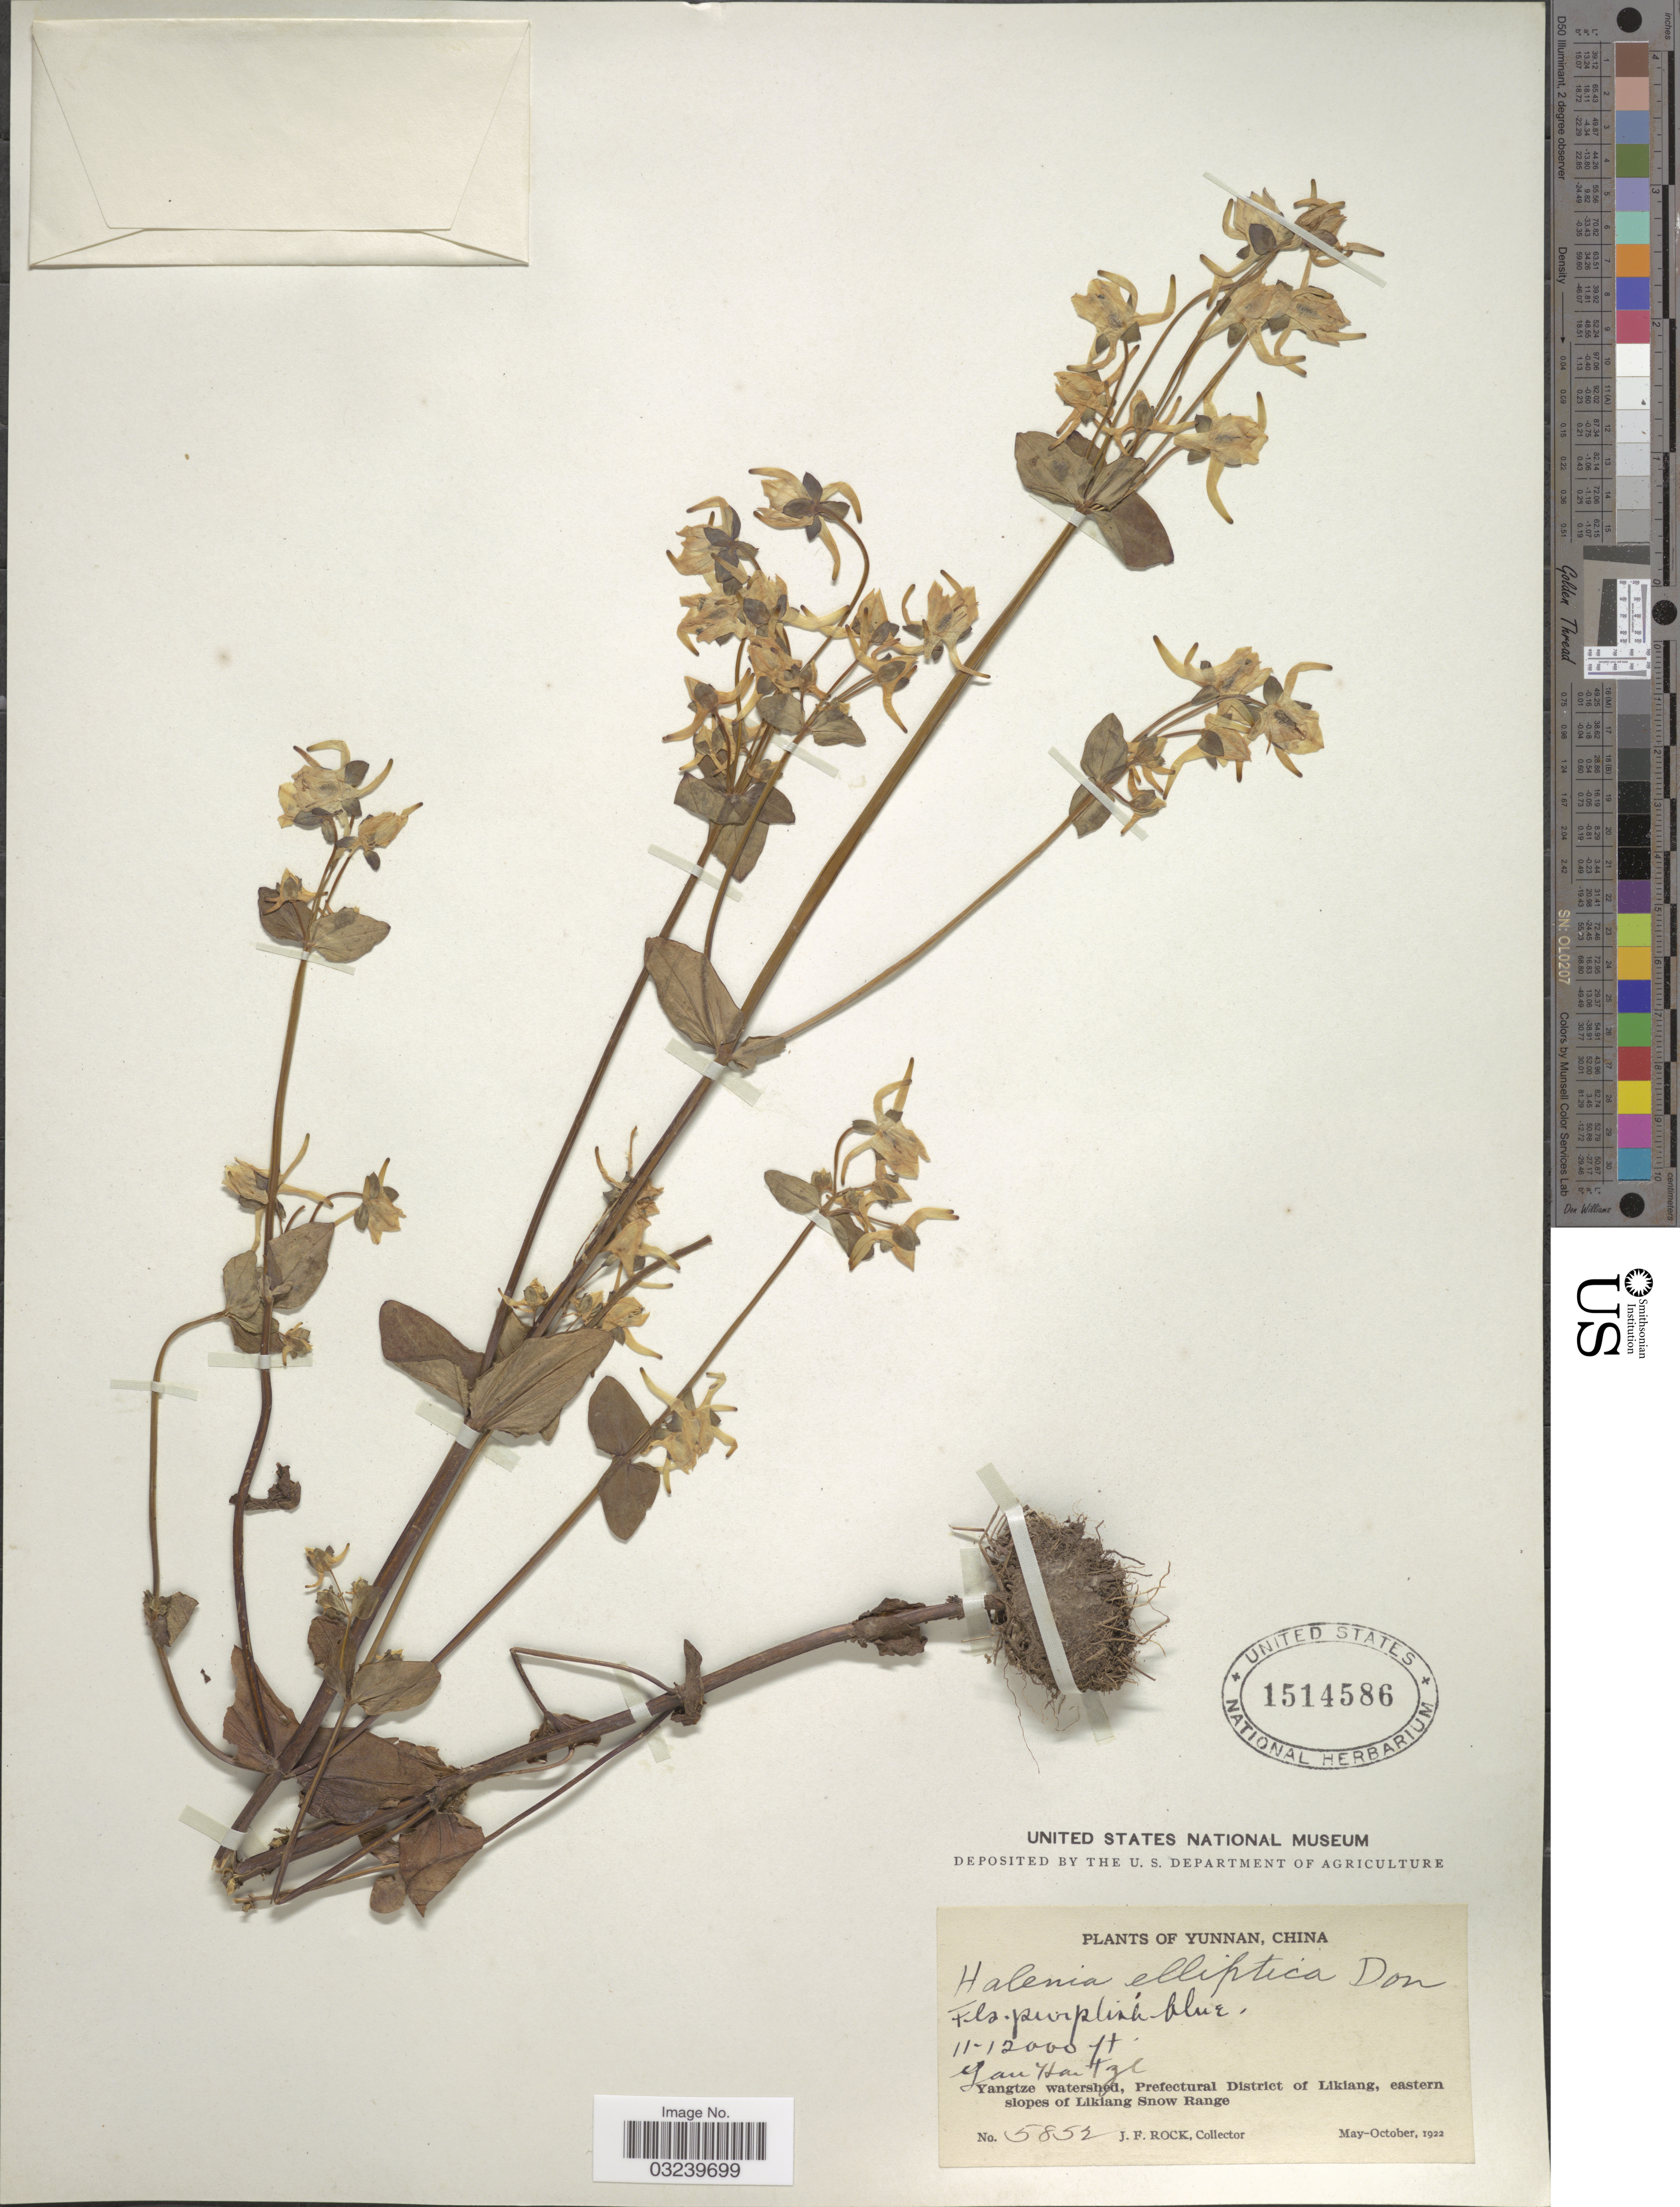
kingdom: Plantae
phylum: Tracheophyta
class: Magnoliopsida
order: Gentianales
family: Gentianaceae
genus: Halenia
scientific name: Halenia elliptica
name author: D. Don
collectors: J. Rock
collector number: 5852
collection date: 1922-05/1922-10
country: China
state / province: Yunnan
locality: Yan Hai Tze, Yangtze watershed, Prefectural District of Likiang, eastern slopes of Likiang Snow Range.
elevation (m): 3353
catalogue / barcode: US 1514586